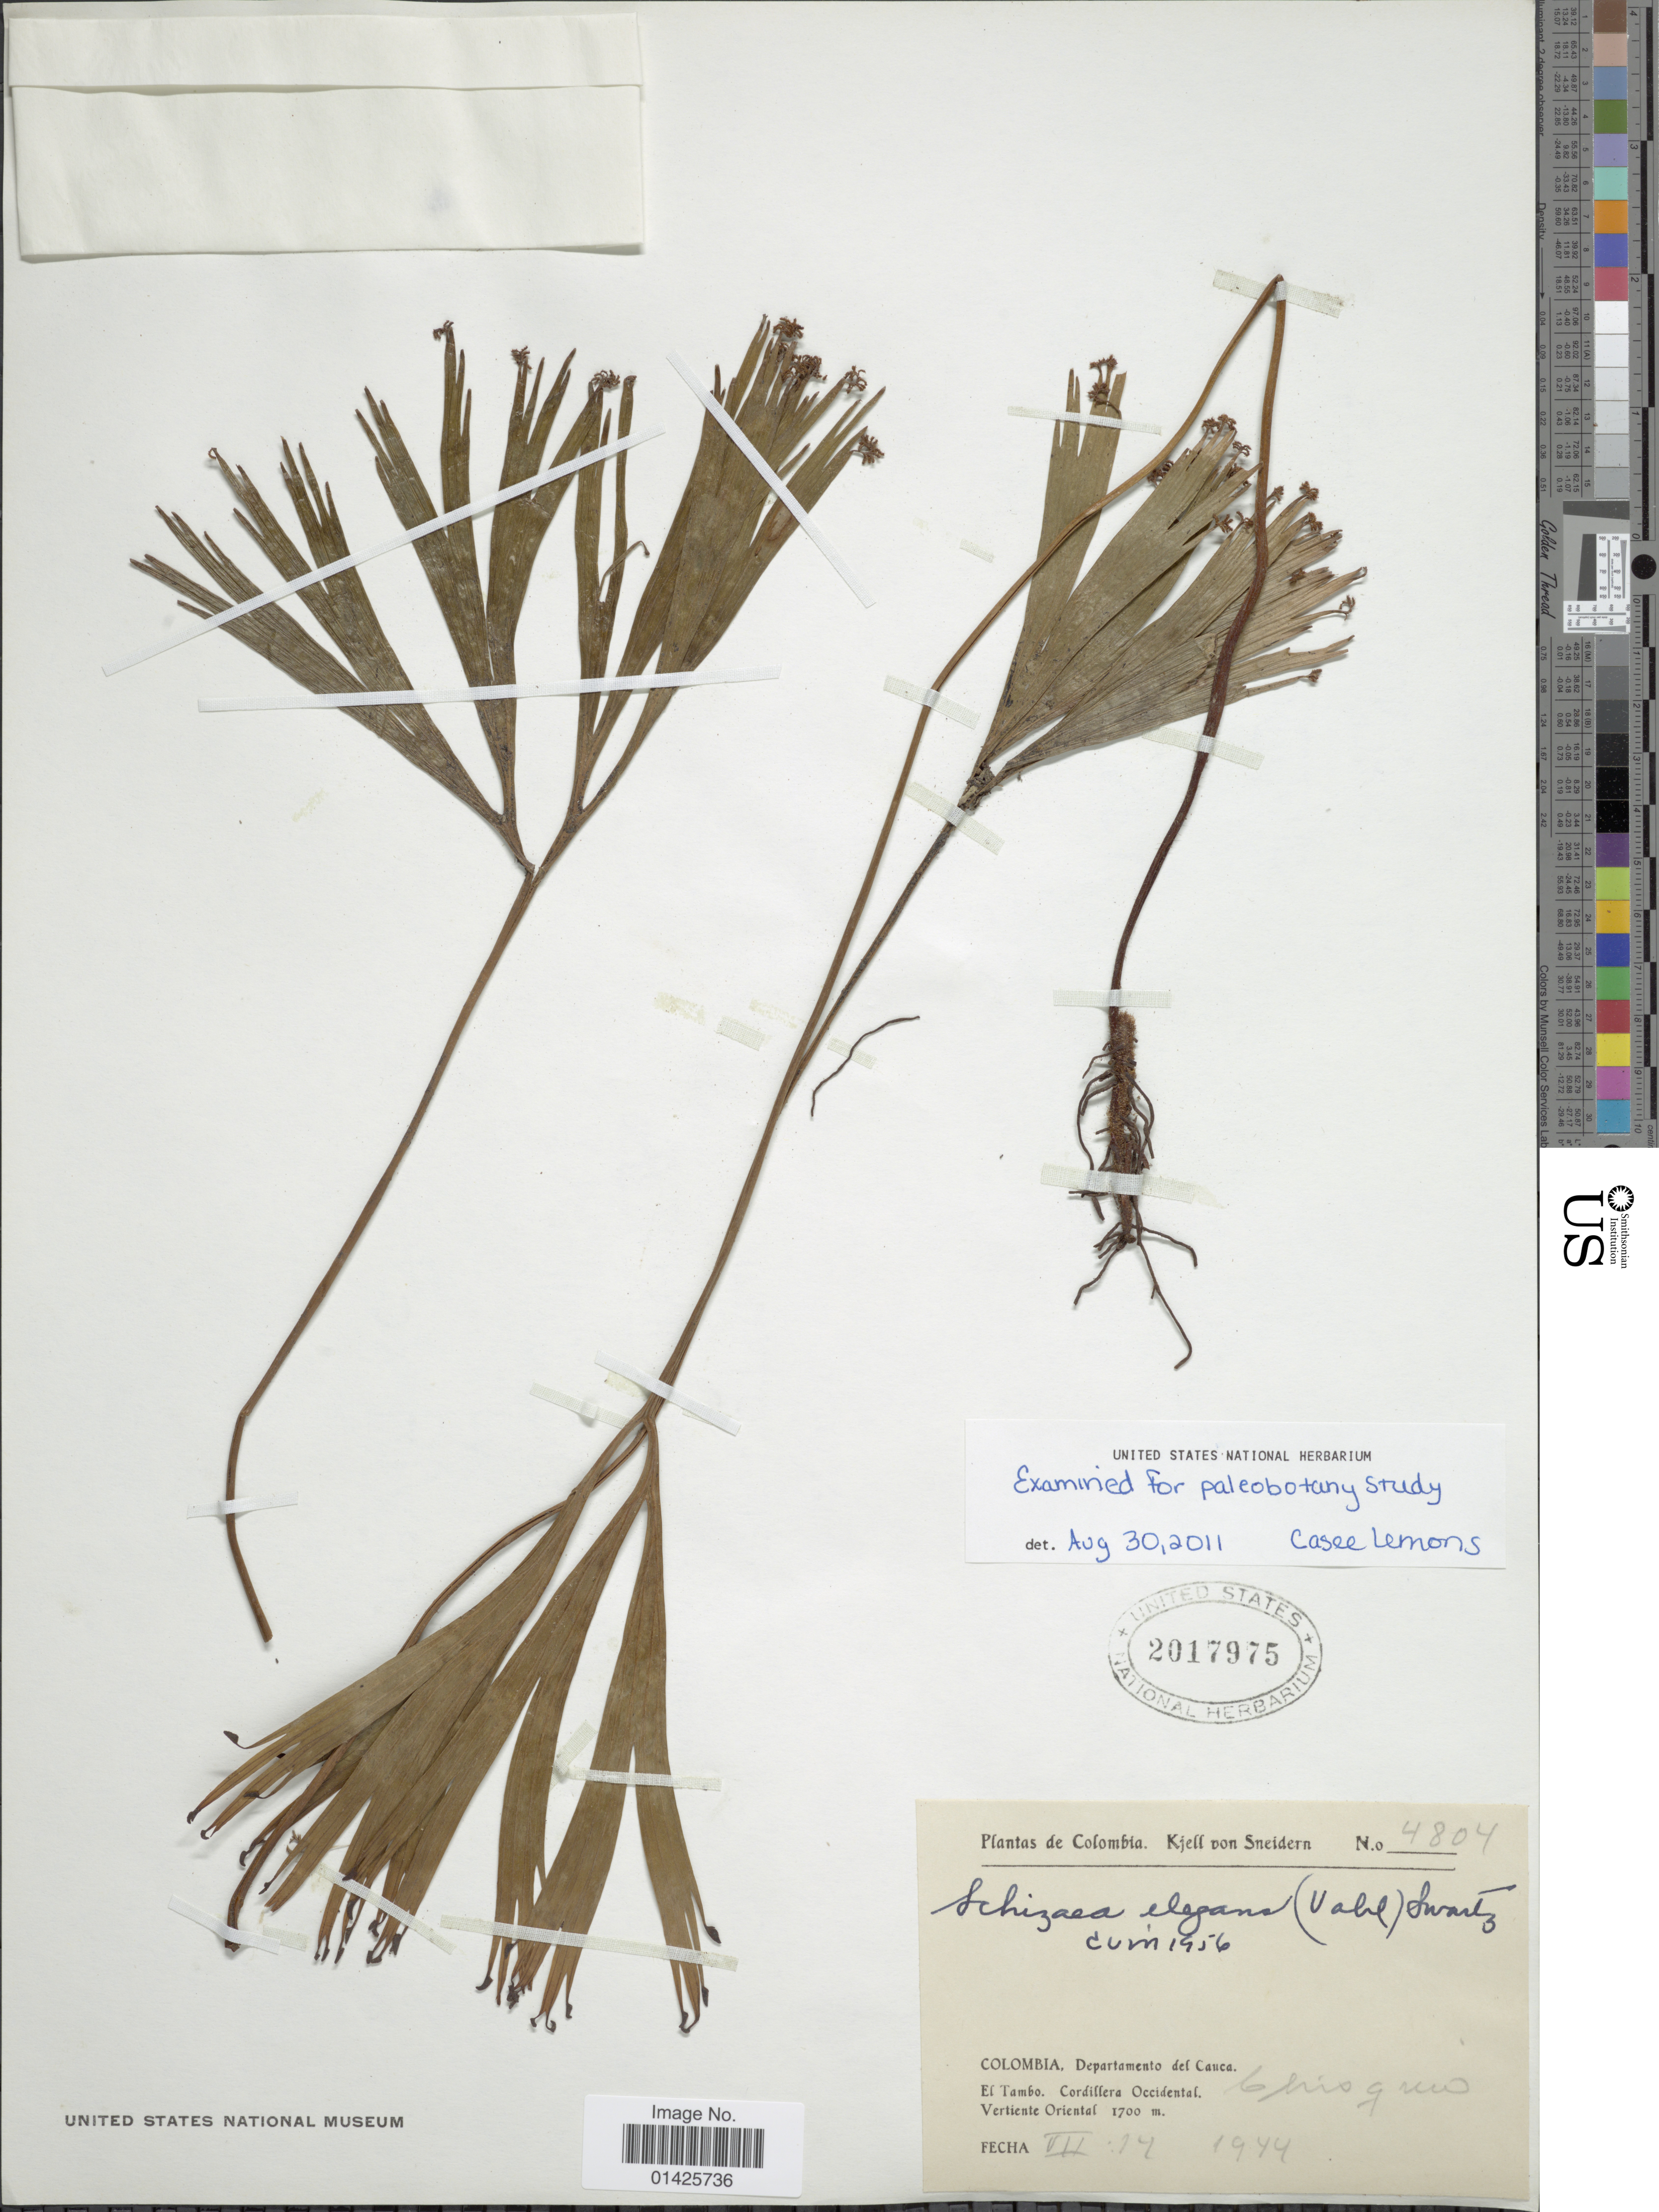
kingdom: Plantae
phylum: Tracheophyta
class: Polypodiopsida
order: Schizaeales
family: Schizaeaceae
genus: Schizaea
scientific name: Schizaea elegans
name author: (Vahl) Sw.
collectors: K. von Sneidern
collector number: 4804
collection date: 1944-07-14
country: Colombia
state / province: Valle del Cauca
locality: Departamento del Cauca, El Tambo, Cordillera Occidental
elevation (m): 1700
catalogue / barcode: US 2017975